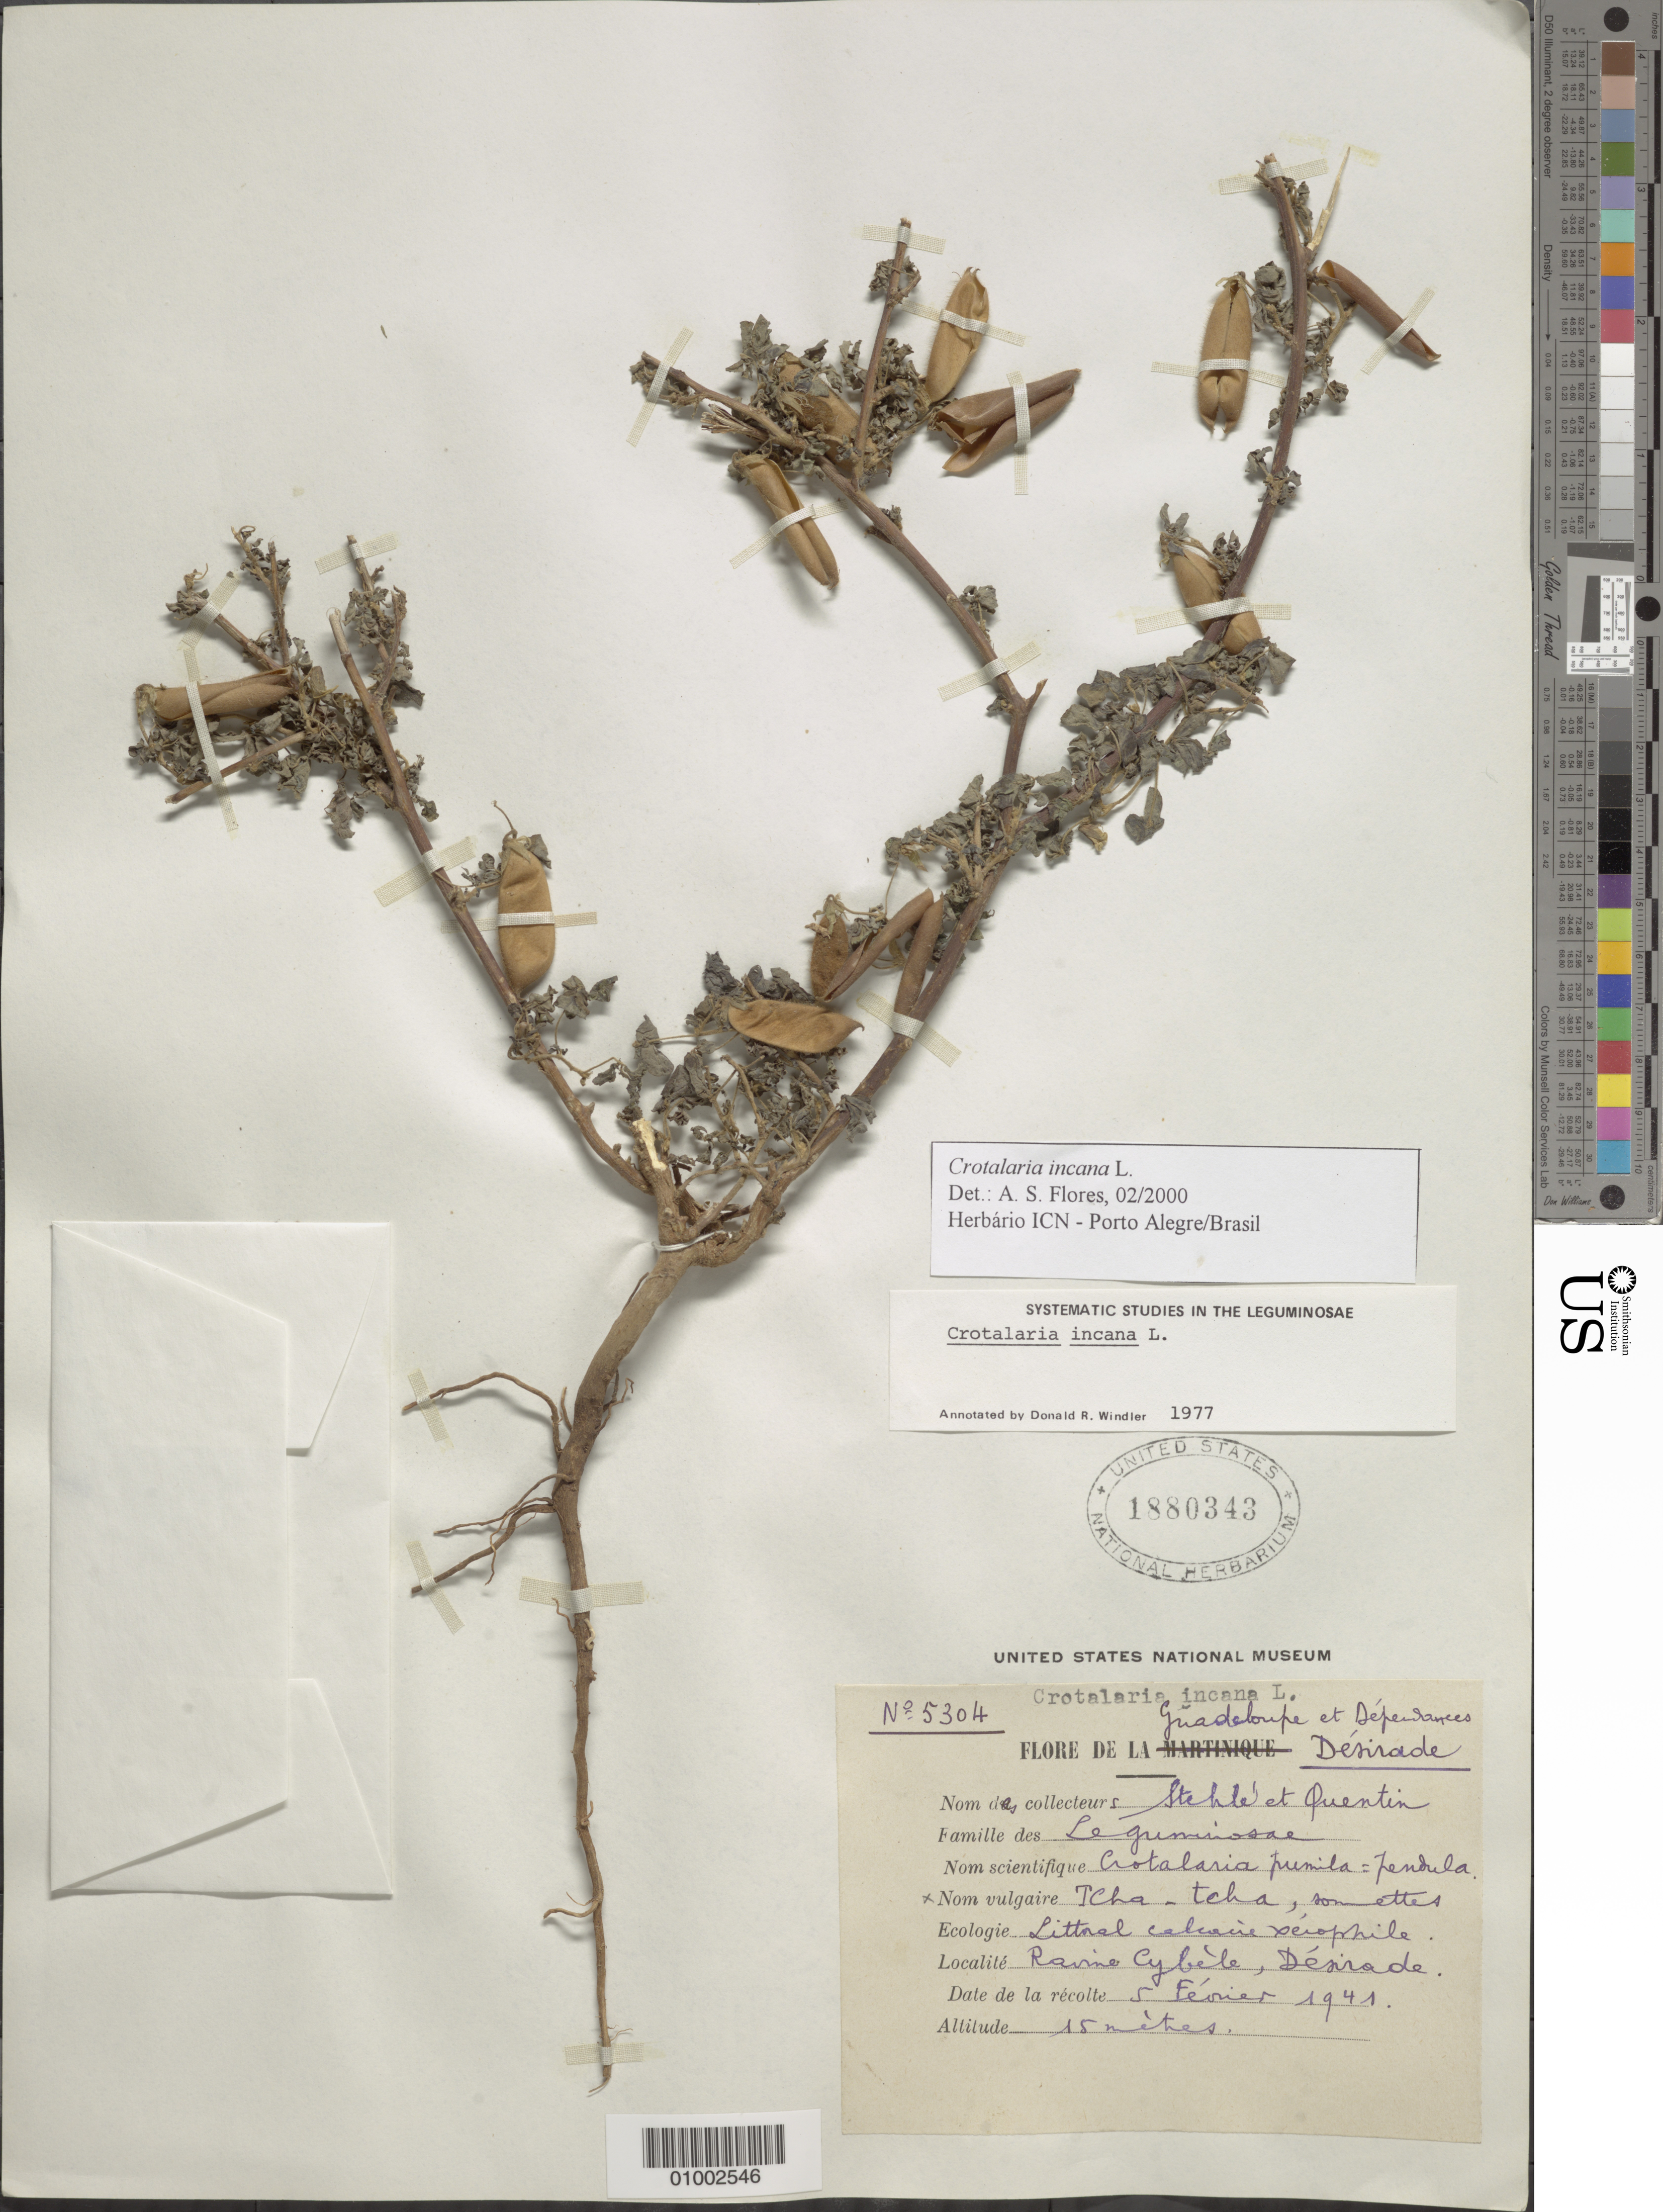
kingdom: Plantae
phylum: Tracheophyta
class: Magnoliopsida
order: Fabales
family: Fabaceae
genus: Crotalaria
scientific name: Crotalaria incana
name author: L.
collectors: H. Stehlé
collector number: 5304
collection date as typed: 05 Jul 1941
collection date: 1941-07-05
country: Guadeloupe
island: Basse Terre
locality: Raine Cybele, Denrade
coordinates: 0 N, 0 E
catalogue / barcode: US 1880343